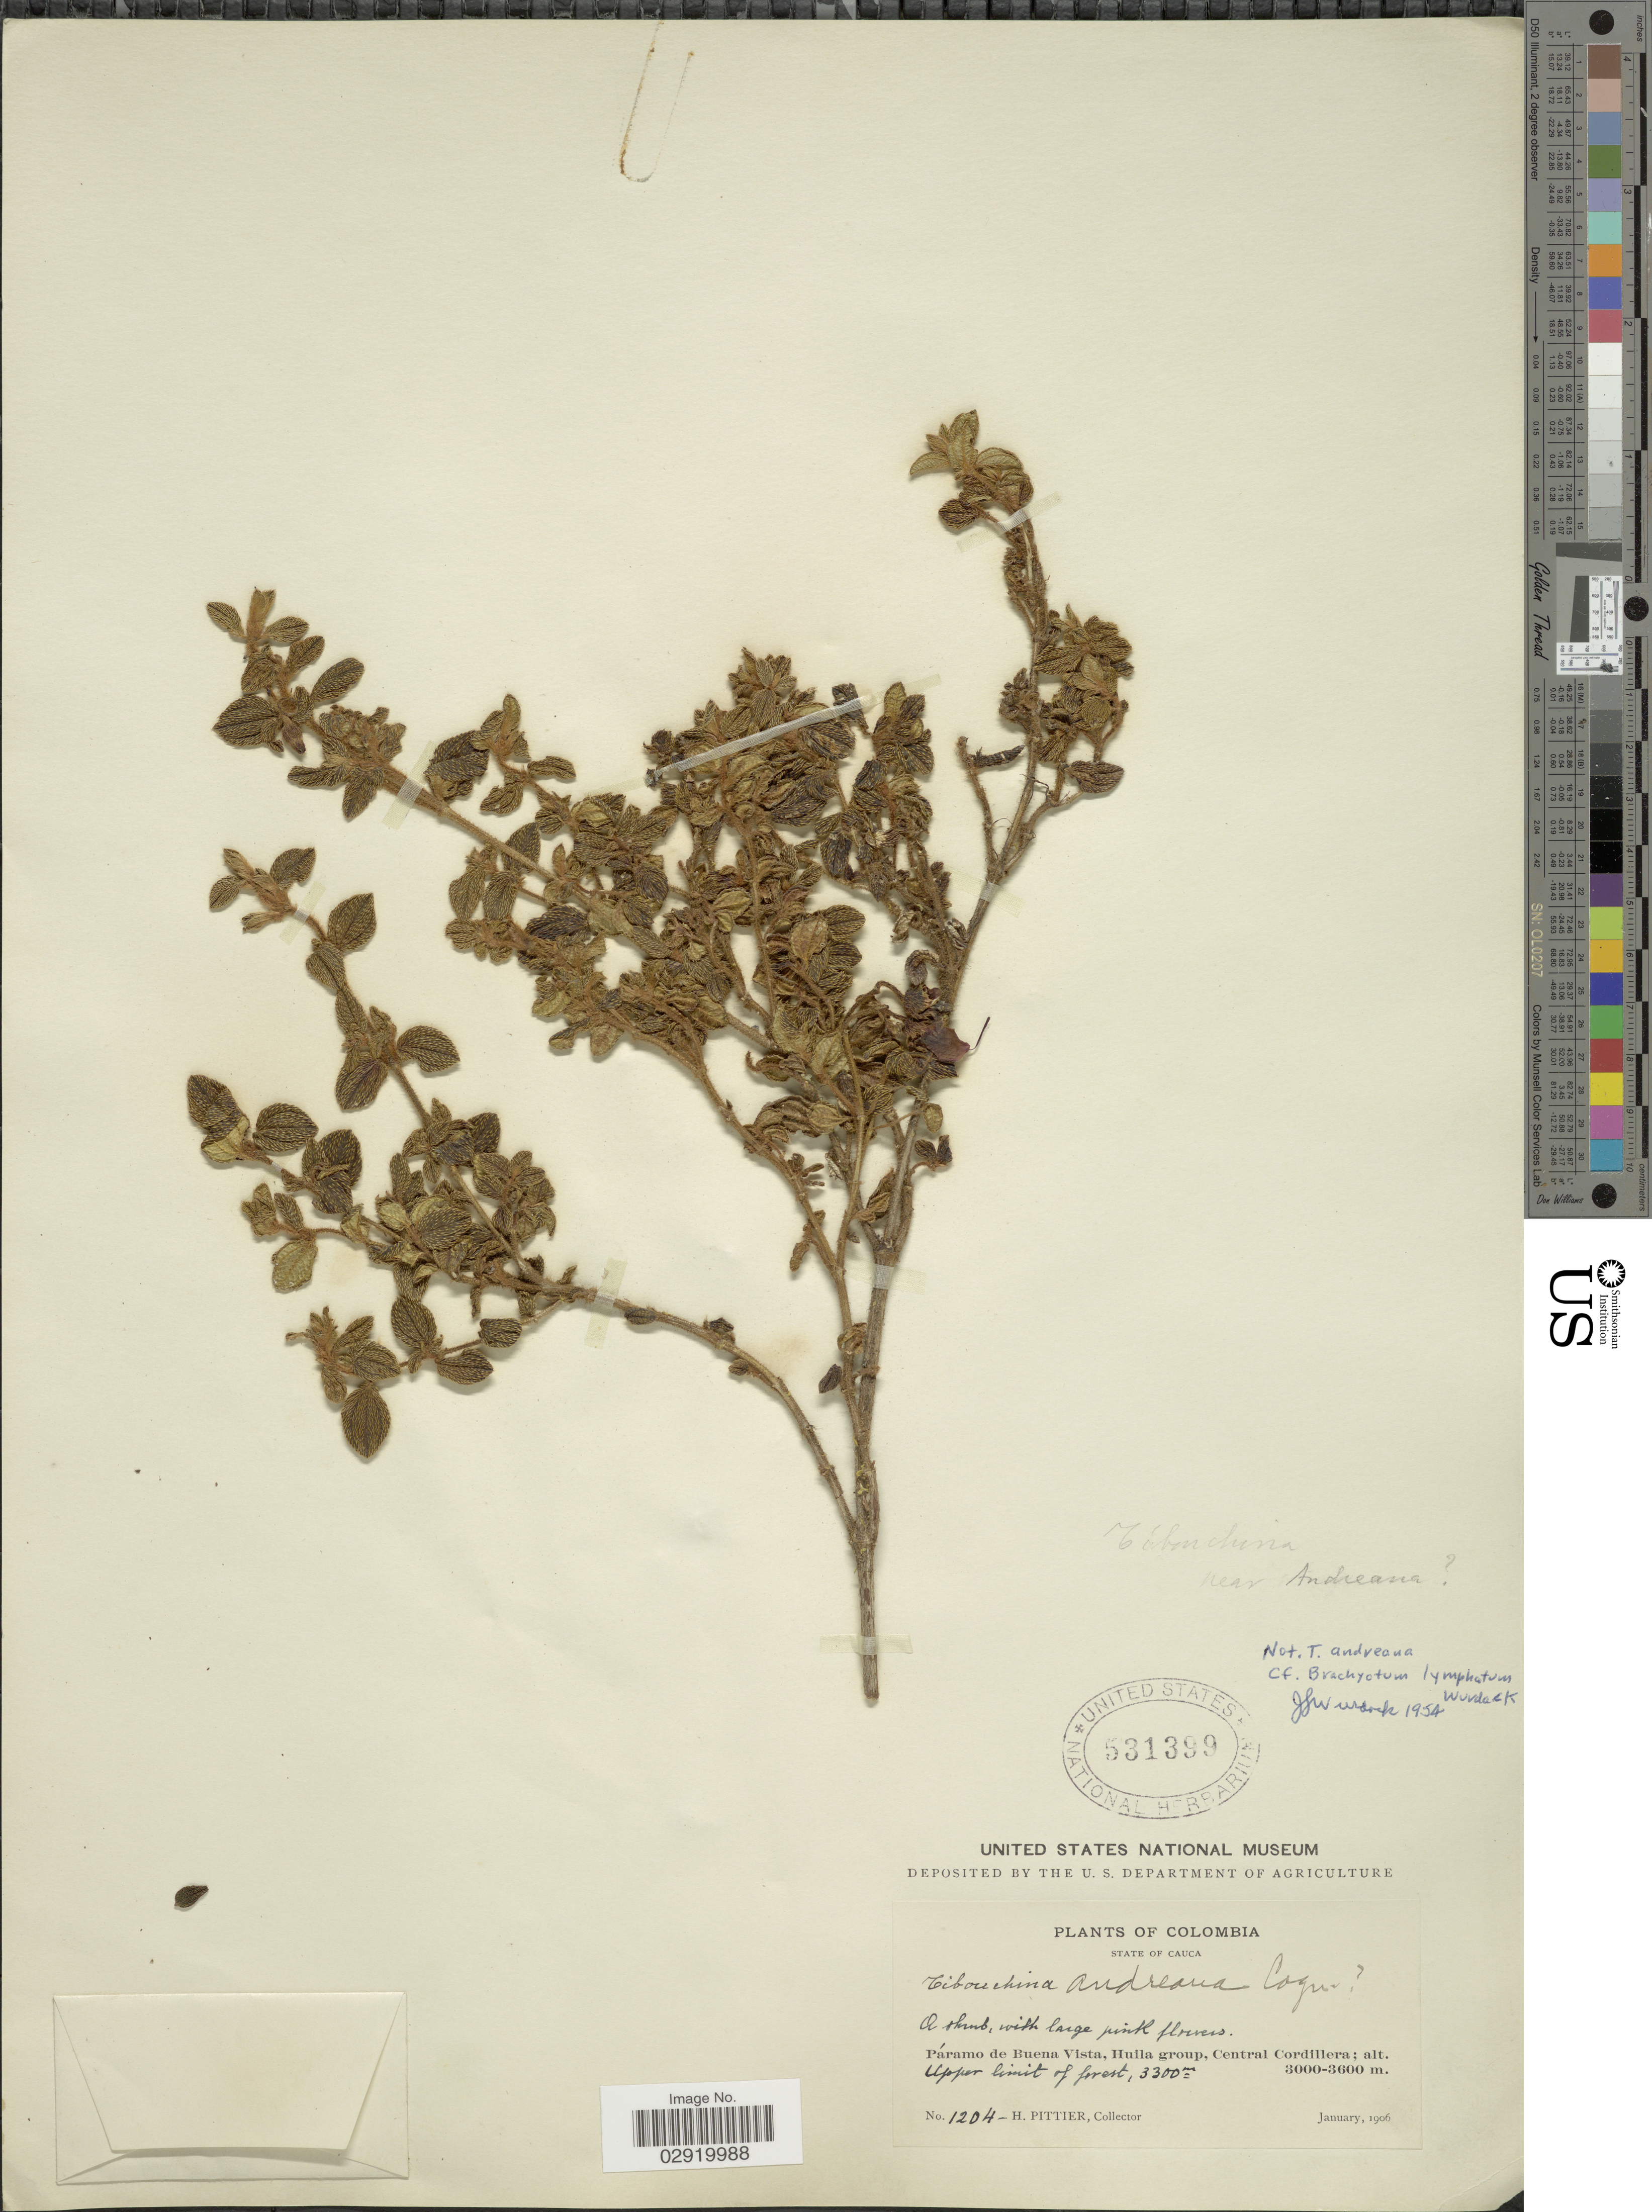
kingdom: Plantae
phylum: Tracheophyta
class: Magnoliopsida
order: Myrtales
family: Melastomataceae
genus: Brachyotum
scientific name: Brachyotum lymphatum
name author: Wurdack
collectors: H. F. Pittier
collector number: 1204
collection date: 1906-01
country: Colombia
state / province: Cauca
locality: Páramo de Buena Vista, Huila group, Central Cordillera. Upper limit of forest.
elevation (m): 3300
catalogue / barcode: US 531399